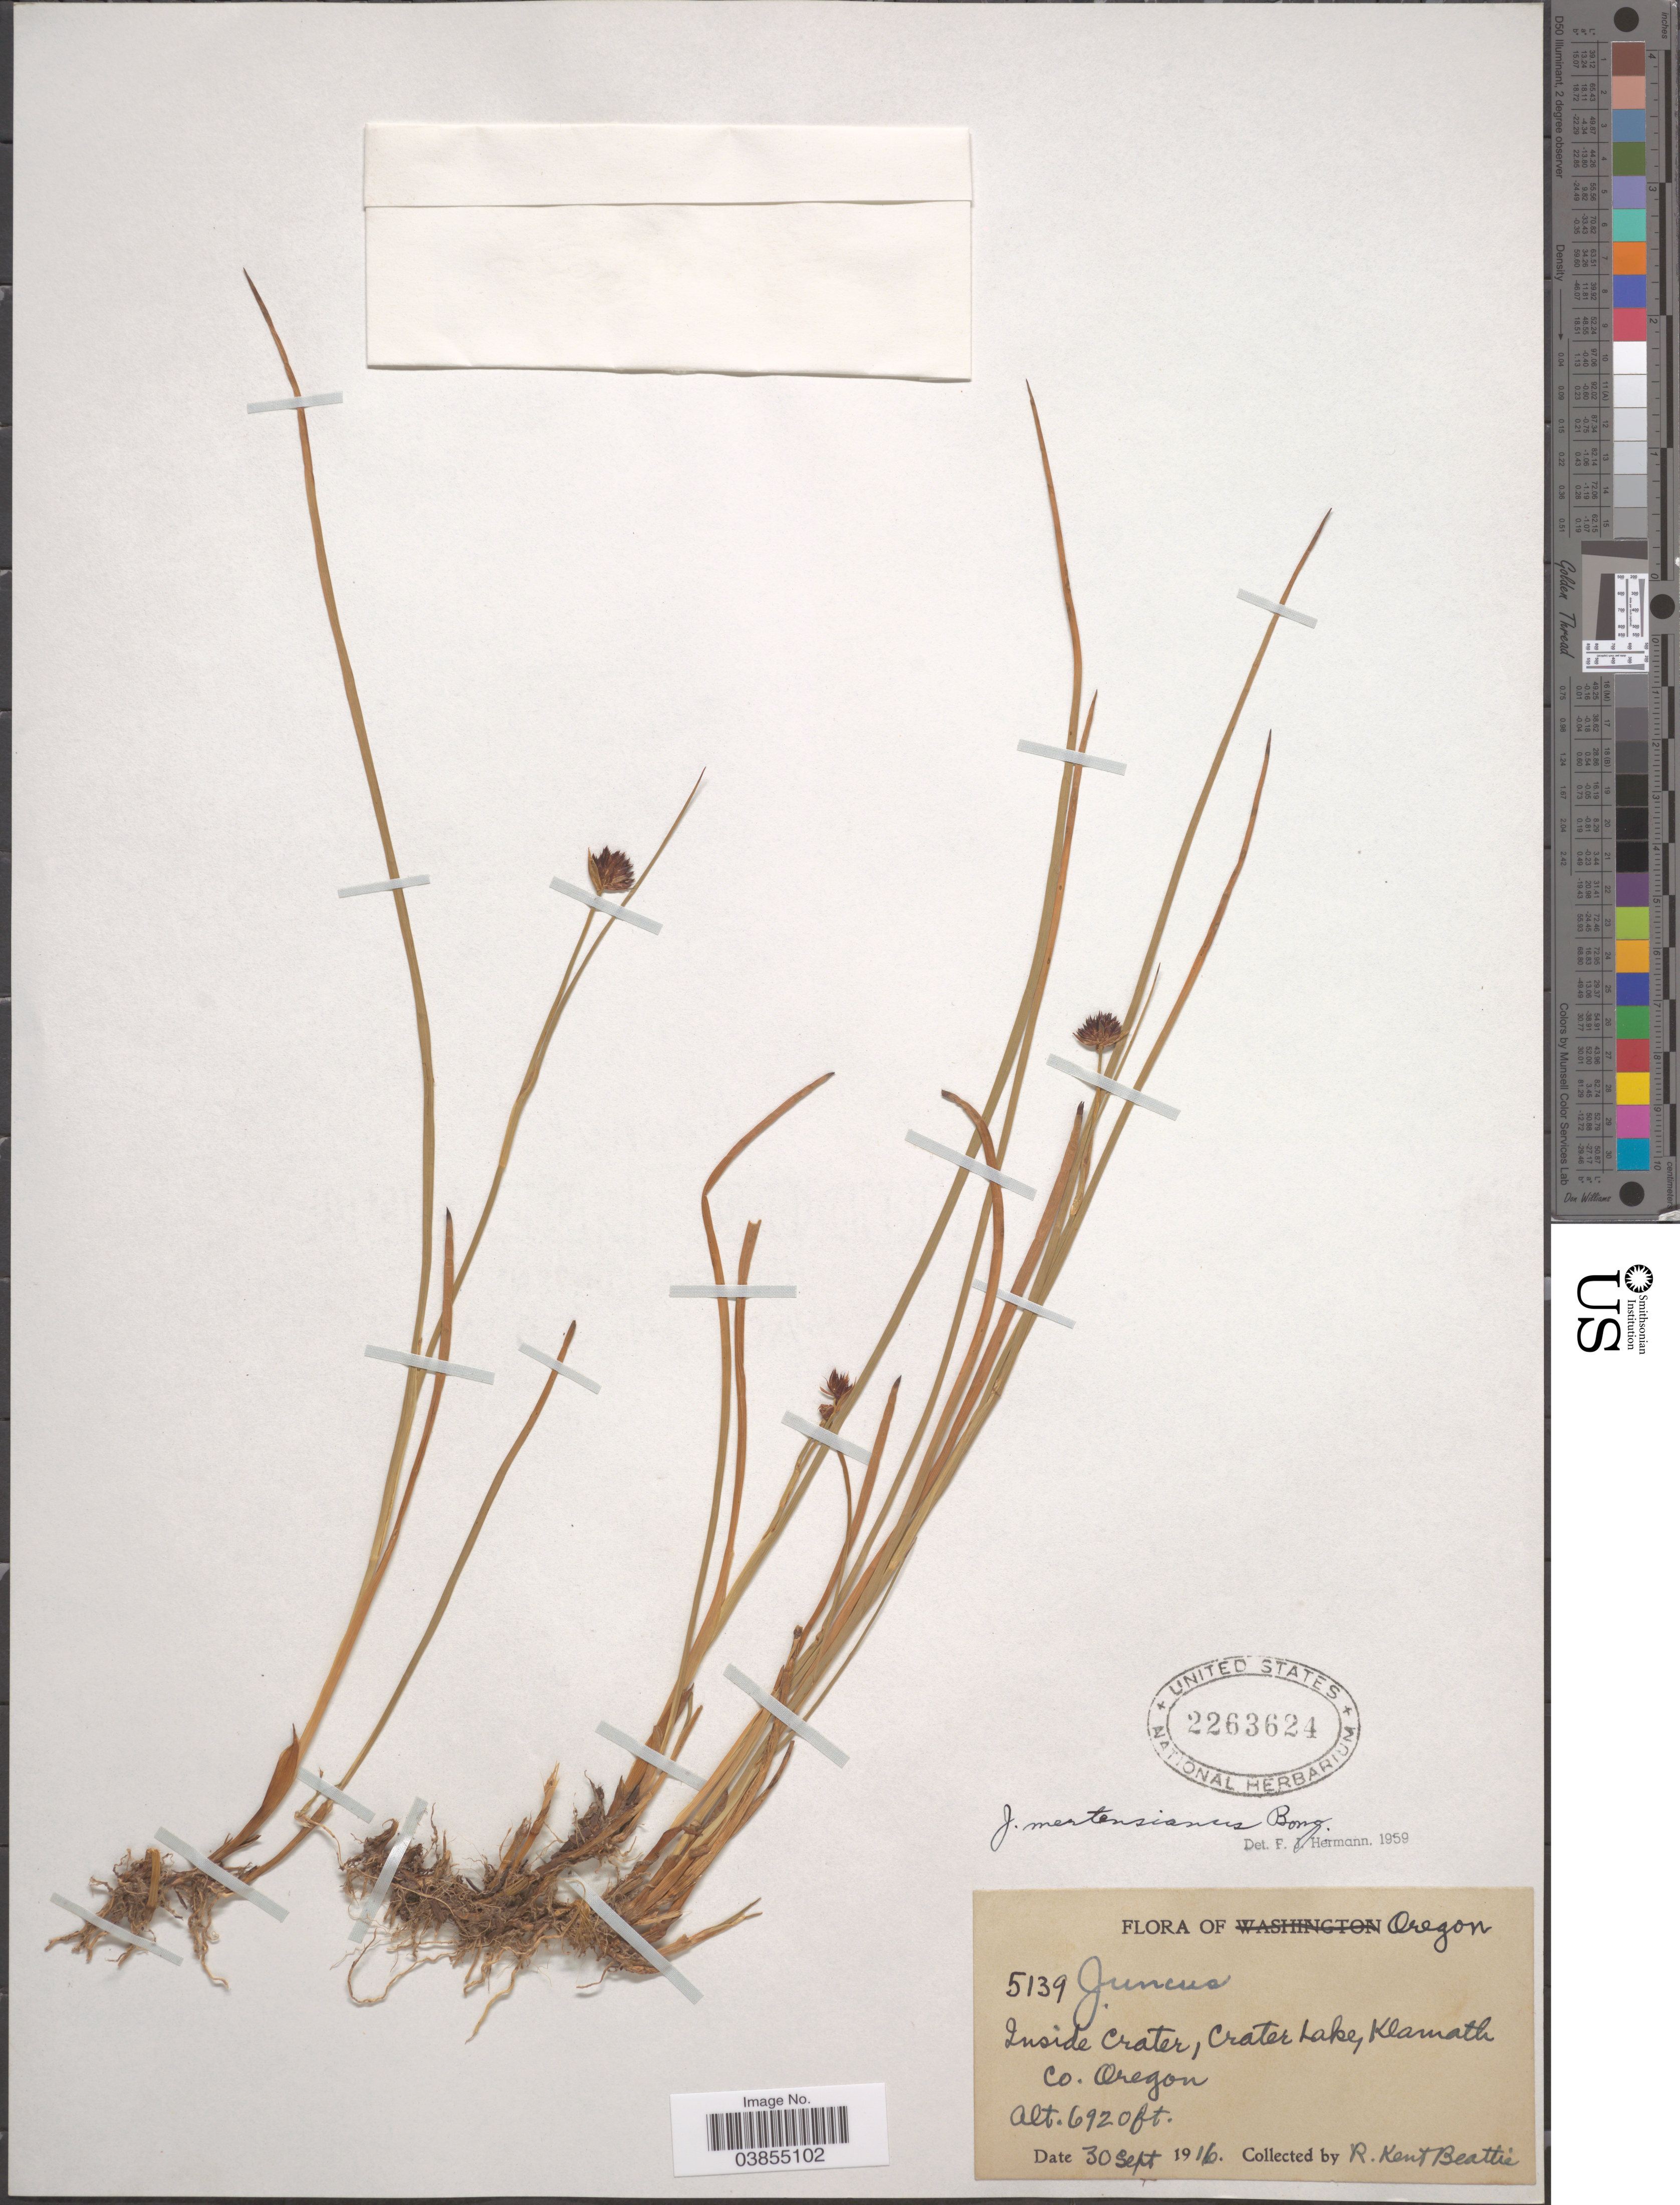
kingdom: Plantae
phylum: Tracheophyta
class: Liliopsida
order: Poales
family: Juncaceae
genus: Juncus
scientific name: Juncus mertensianus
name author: Bong.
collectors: R. K. Beattie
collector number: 5139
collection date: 1916-09-30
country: United States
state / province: Oregon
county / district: Klamath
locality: Inside Crater, Crater Lake, Klamath Co.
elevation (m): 2109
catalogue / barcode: US 2263624